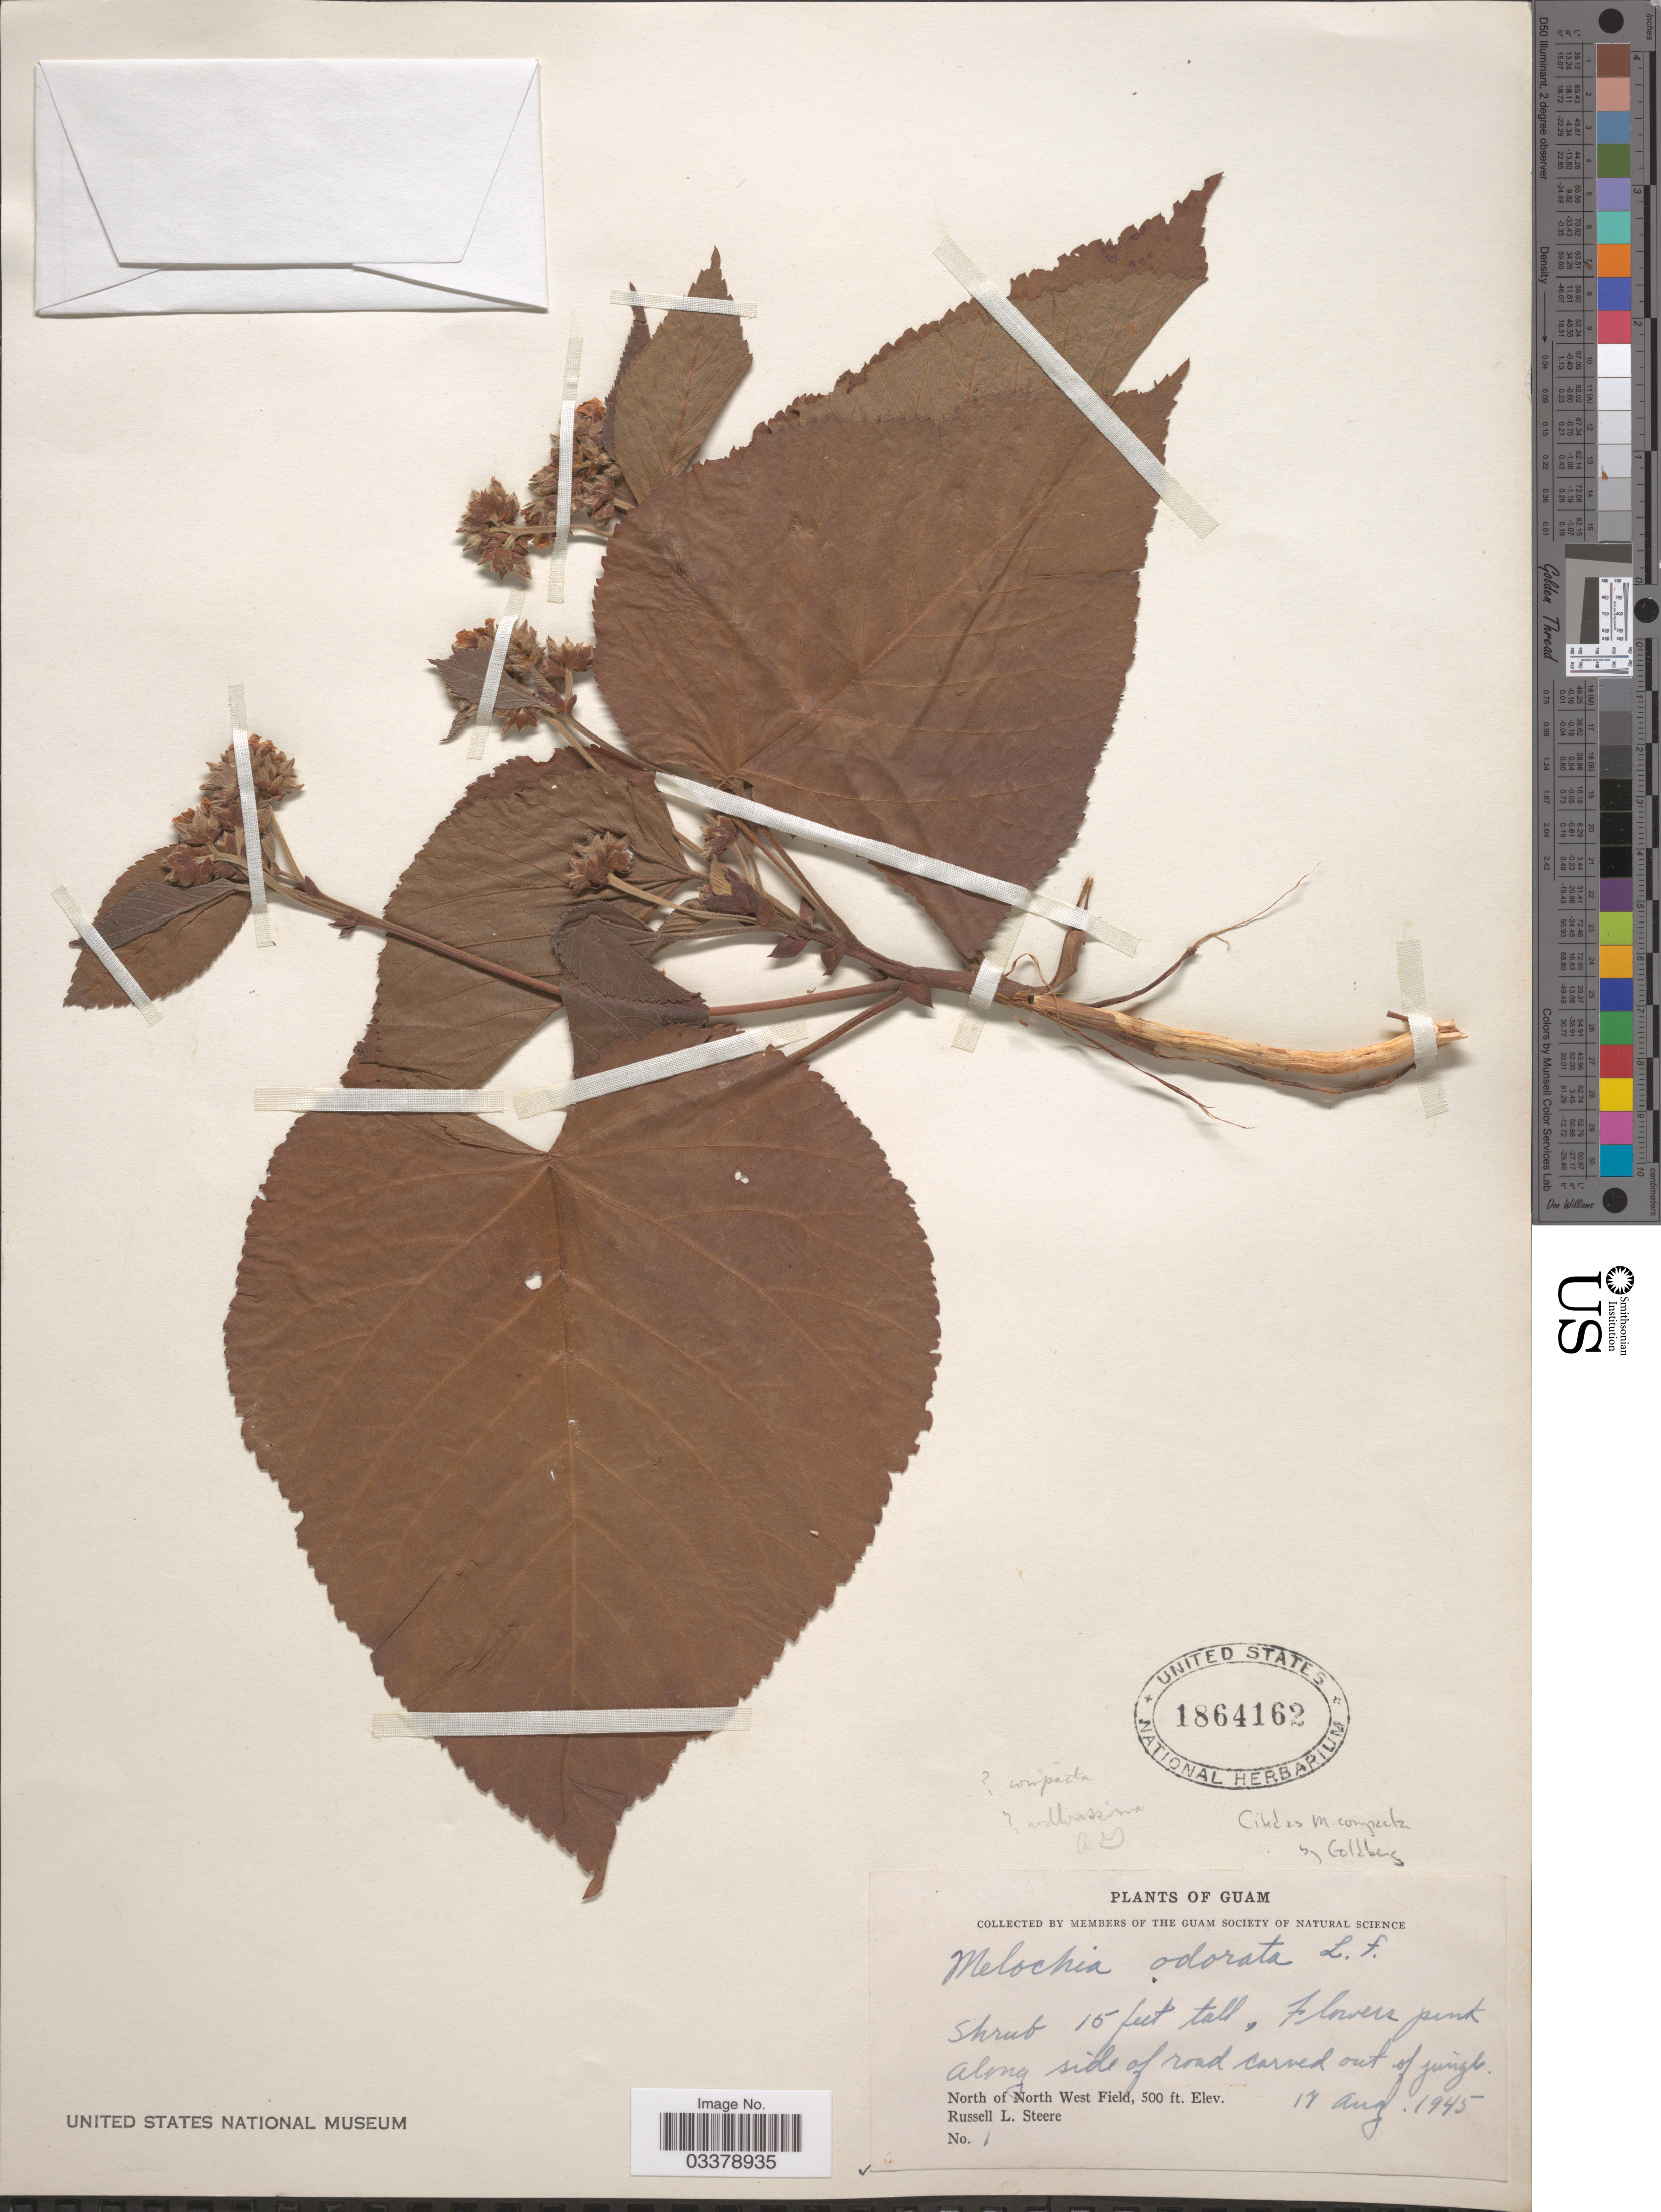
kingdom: Plantae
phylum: Tracheophyta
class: Magnoliopsida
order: Malvales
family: Malvaceae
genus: Melochia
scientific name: Melochia compacta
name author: Hochr.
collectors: R. L. Steere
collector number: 1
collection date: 1945-08-17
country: Guam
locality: Along side of road carved out of jungle. North of North West Field.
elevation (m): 152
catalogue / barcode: US 1864162